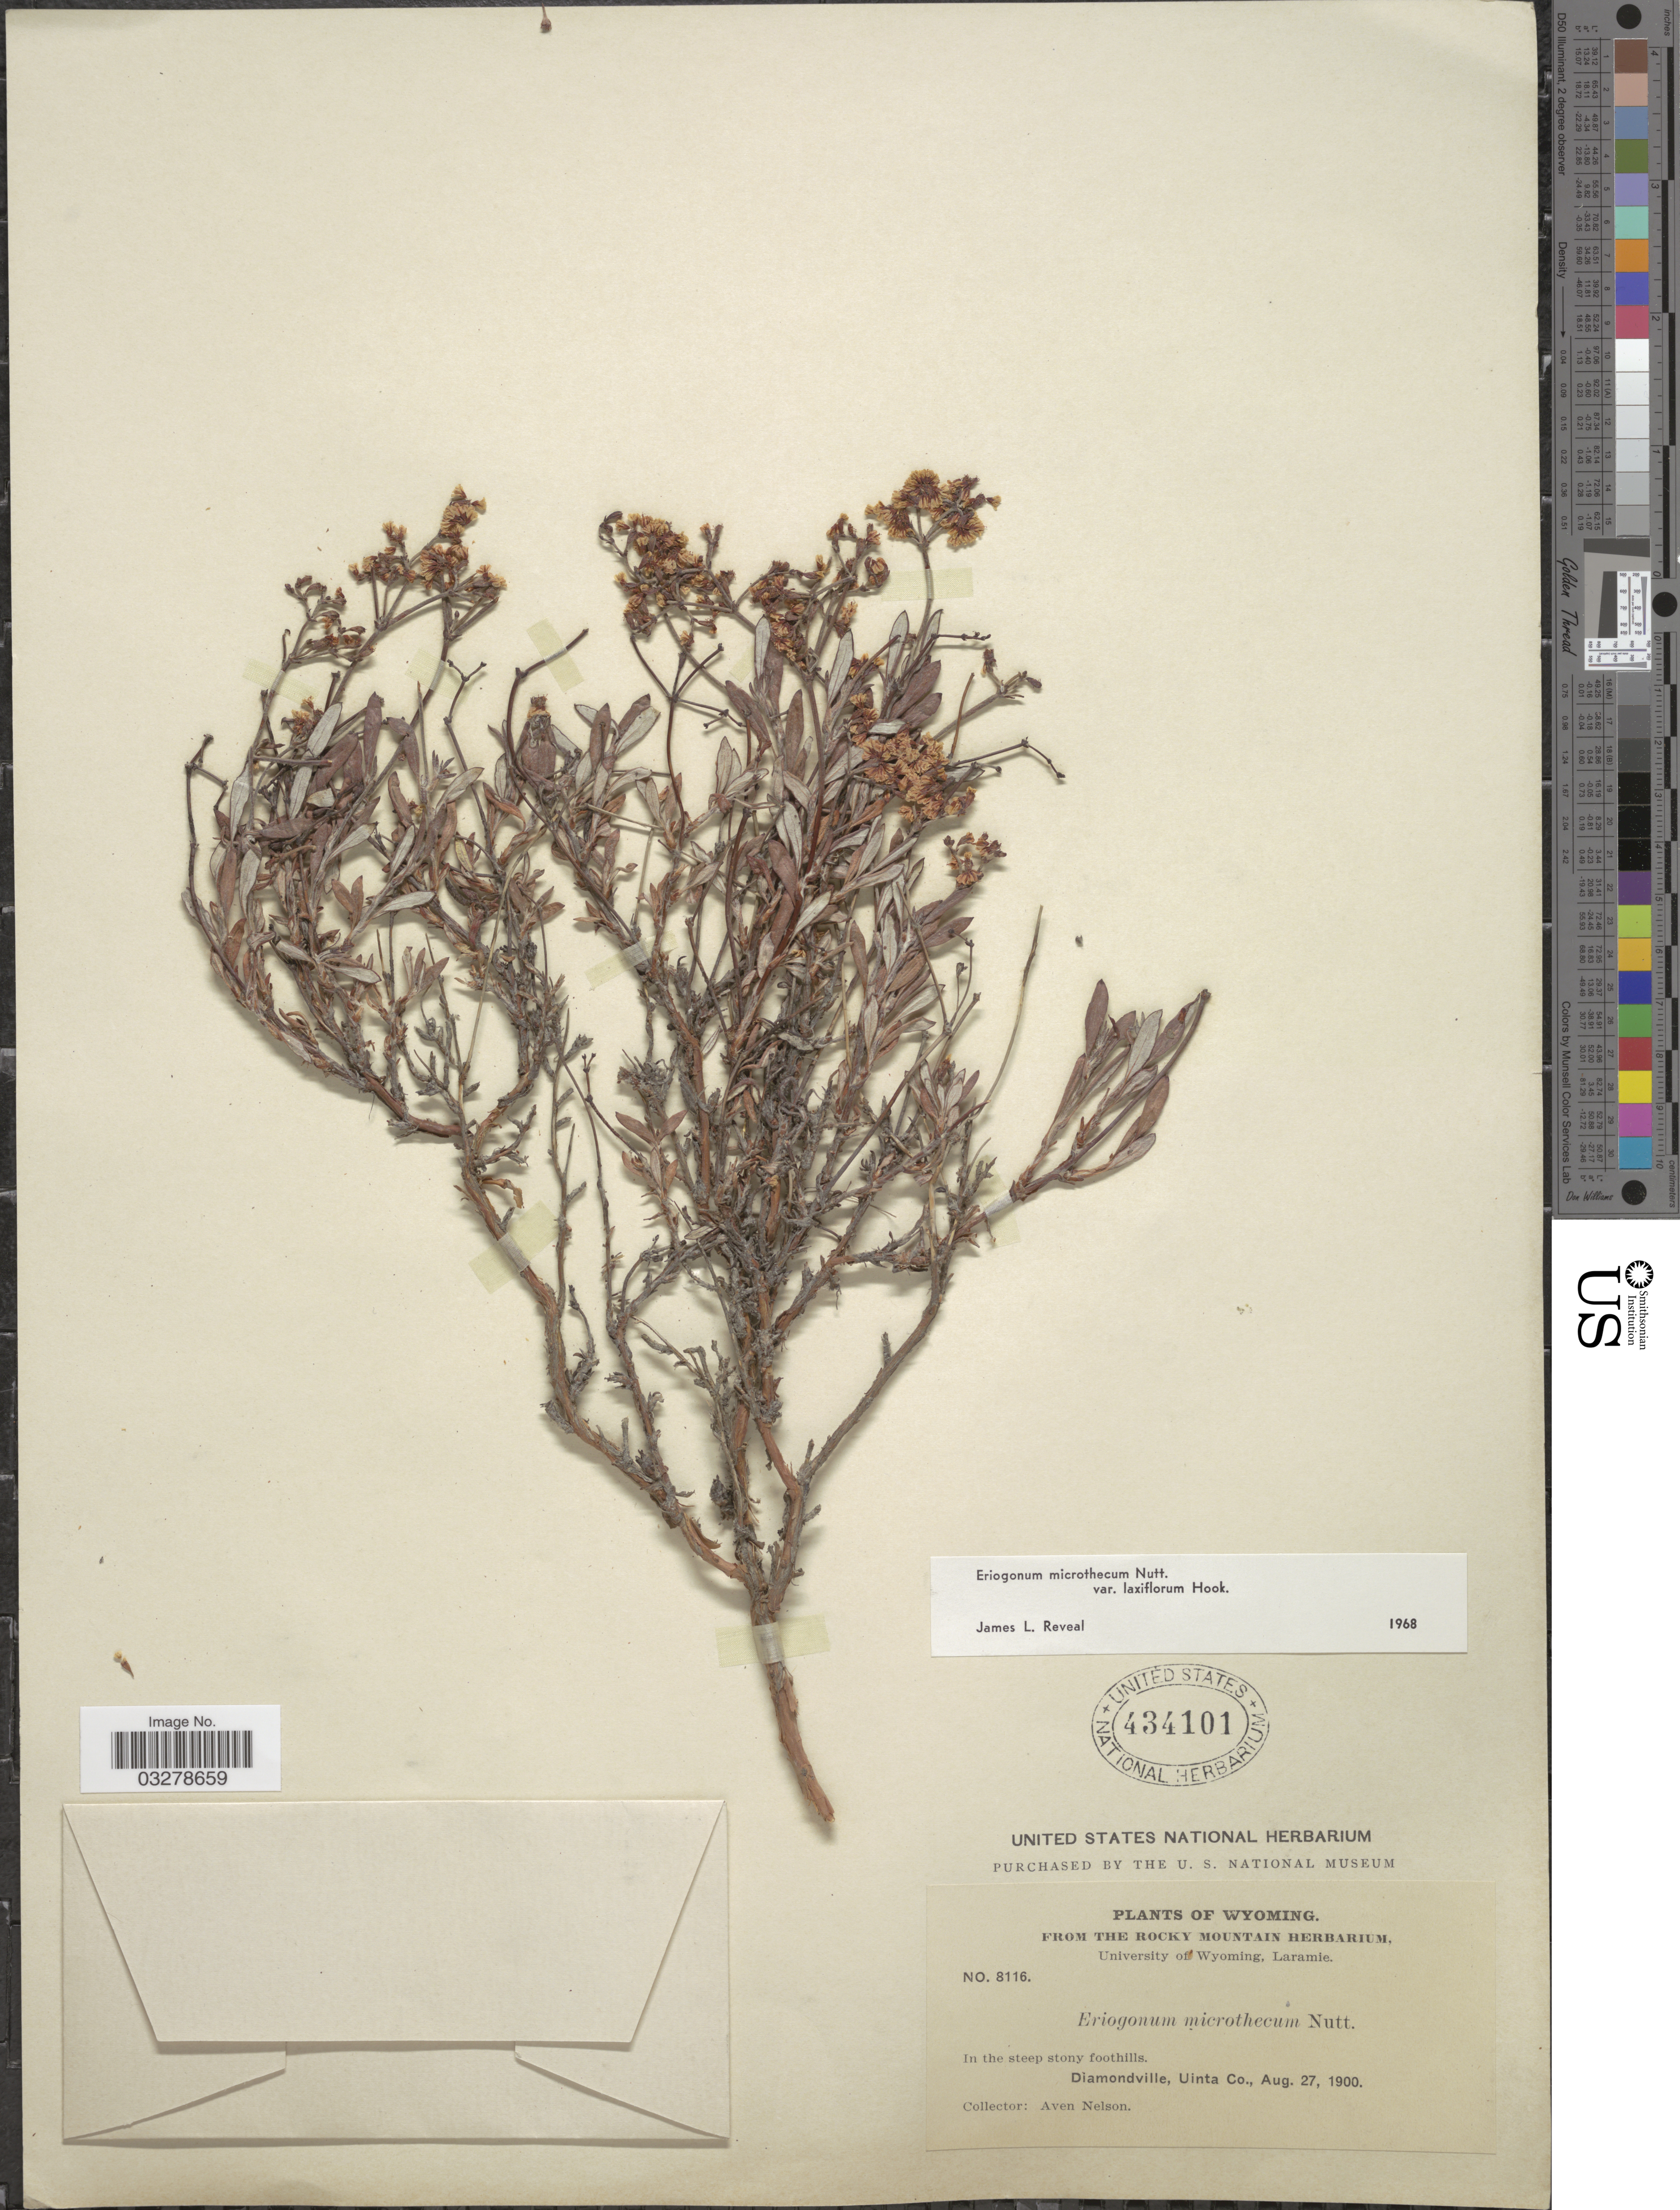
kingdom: Plantae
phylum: Tracheophyta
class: Magnoliopsida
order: Caryophyllales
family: Polygonaceae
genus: Eriogonum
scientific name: Eriogonum microtheca var. laxiflorum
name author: Hook.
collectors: A. Nelson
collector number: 8116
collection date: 1900-08-27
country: United States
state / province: Wyoming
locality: Diamondville, Uinta Co.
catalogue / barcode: US 434101